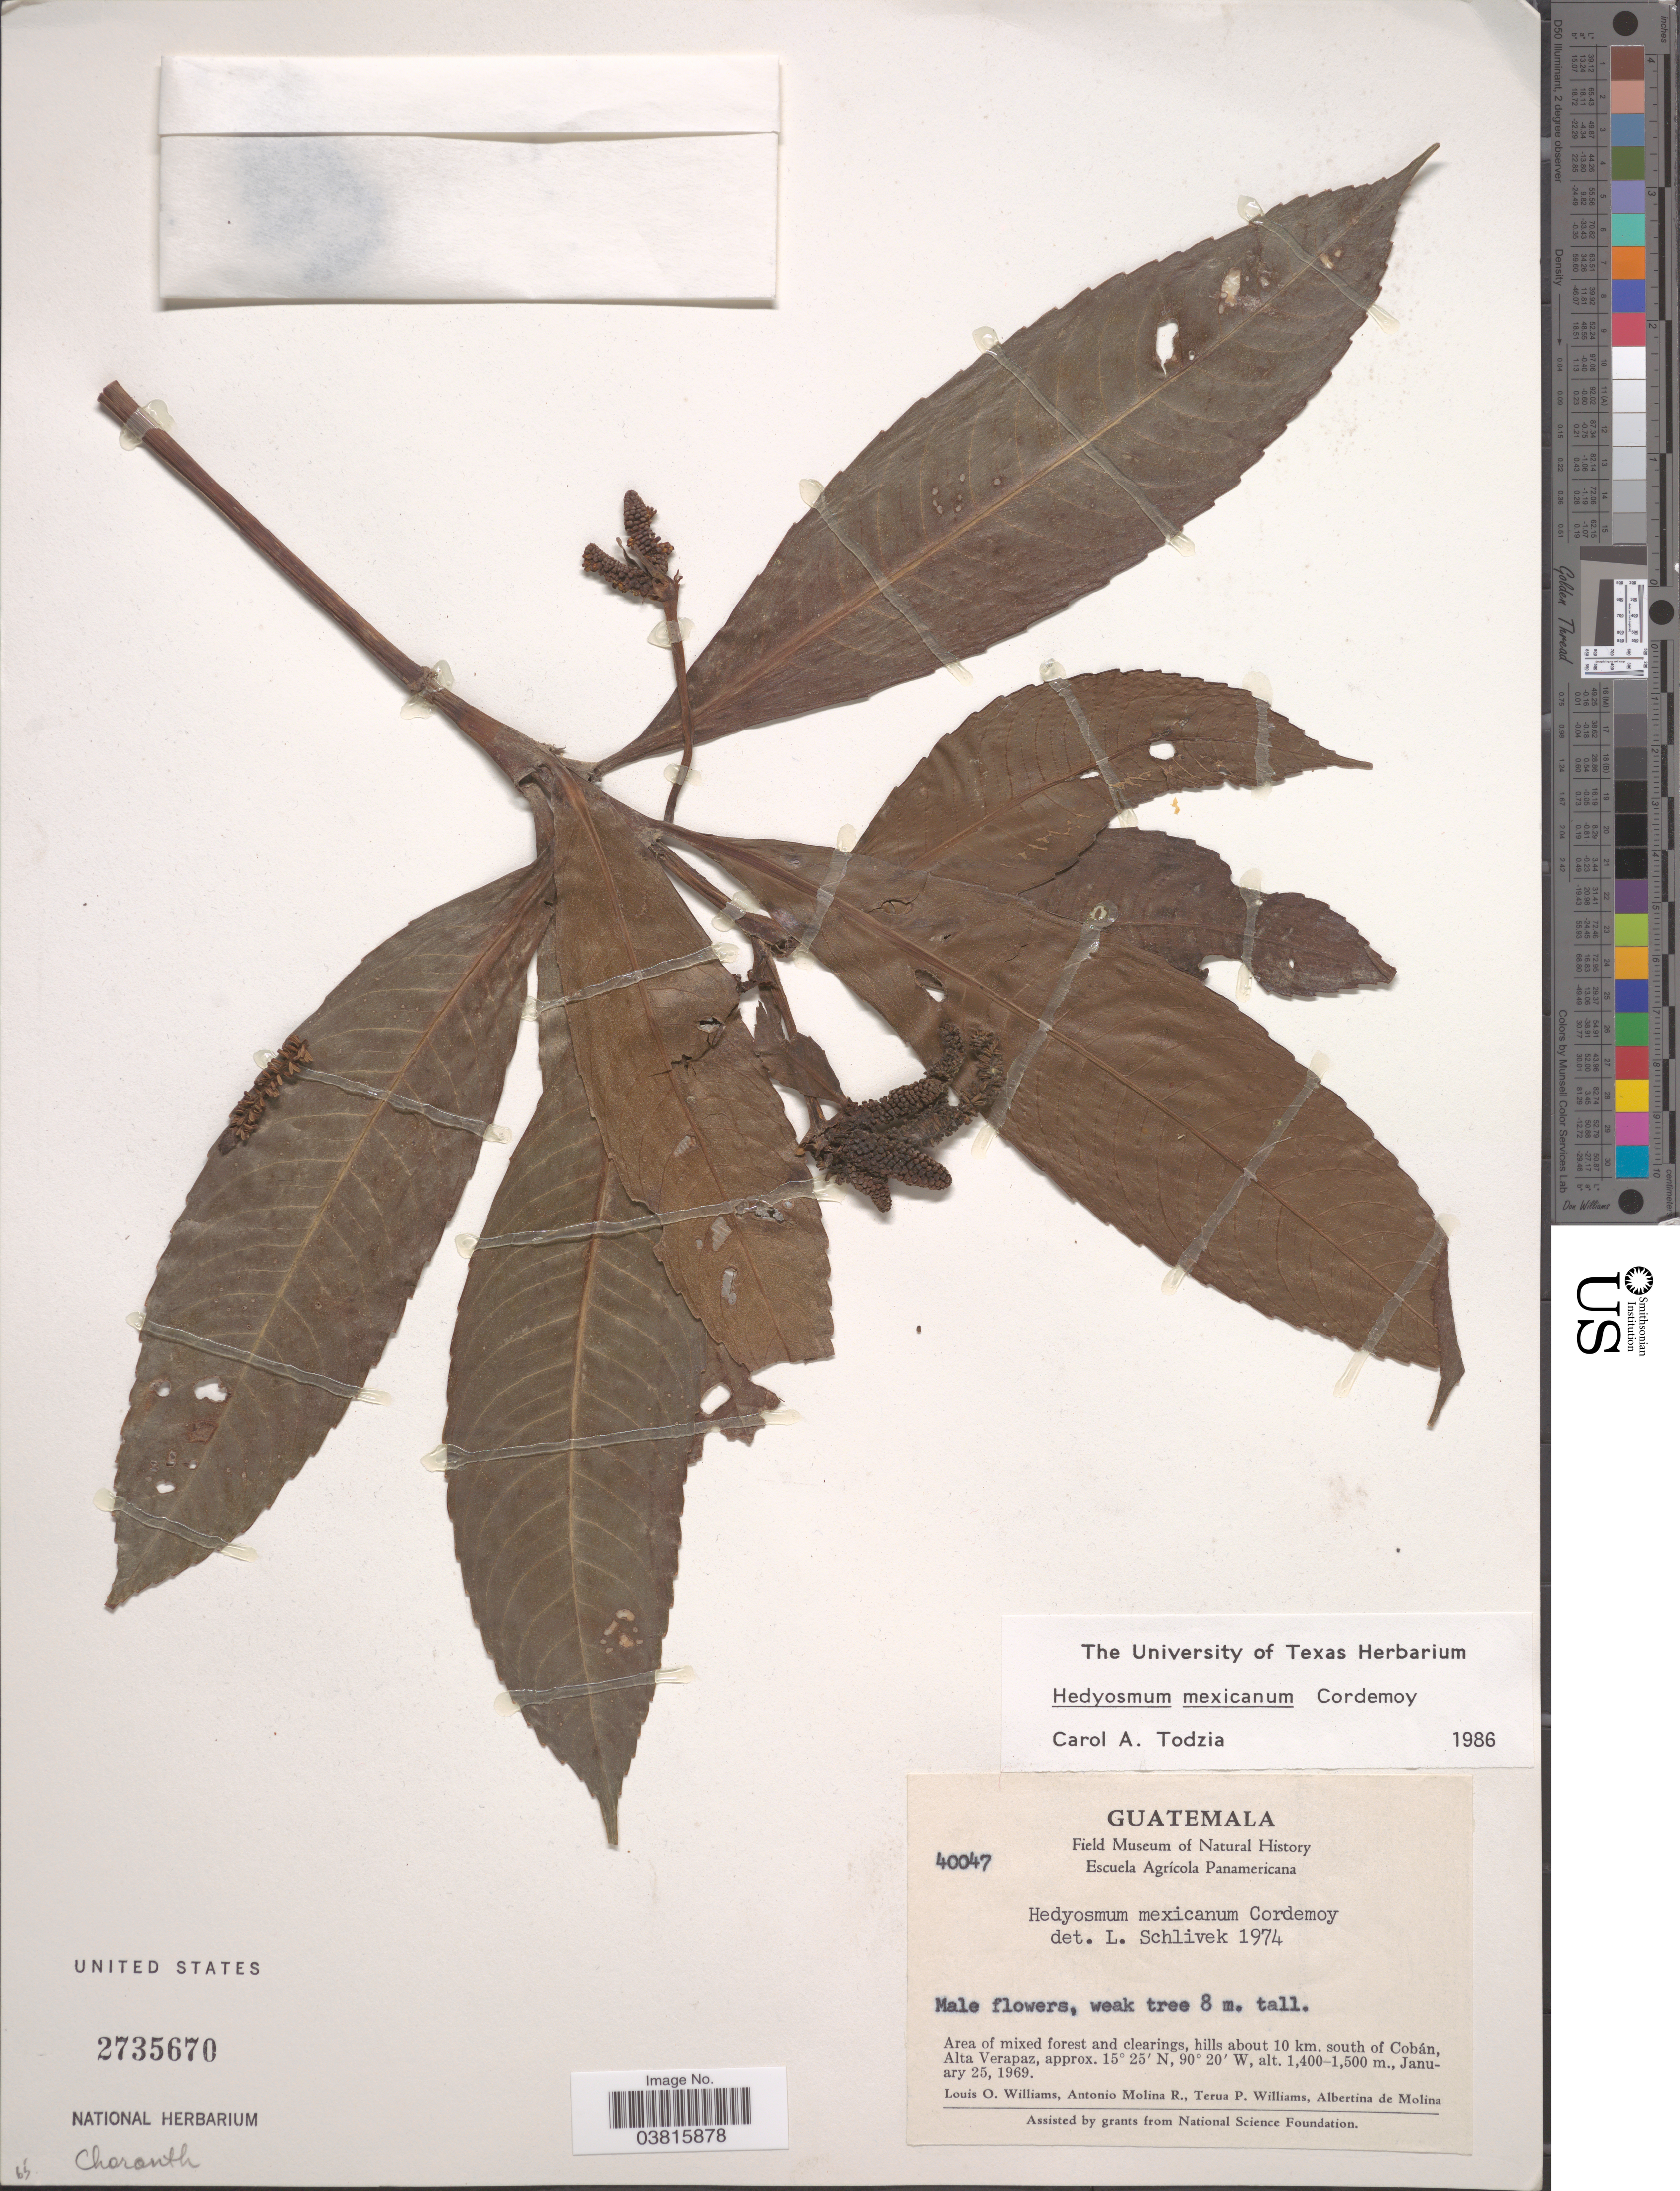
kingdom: Plantae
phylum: Tracheophyta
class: Magnoliopsida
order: Chloranthales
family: Chloranthaceae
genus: Hedyosmum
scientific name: Hedyosmum artocarpus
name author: Solms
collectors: L. O. Williams, A. Molina R., T. Williams & A. R. Molina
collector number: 40047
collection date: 1969-01-25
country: Guatemala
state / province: Alta Verapaz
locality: Area of mixed and clearings, hills about 10 km. south of Cobán.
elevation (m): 1400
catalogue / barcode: US 2735670